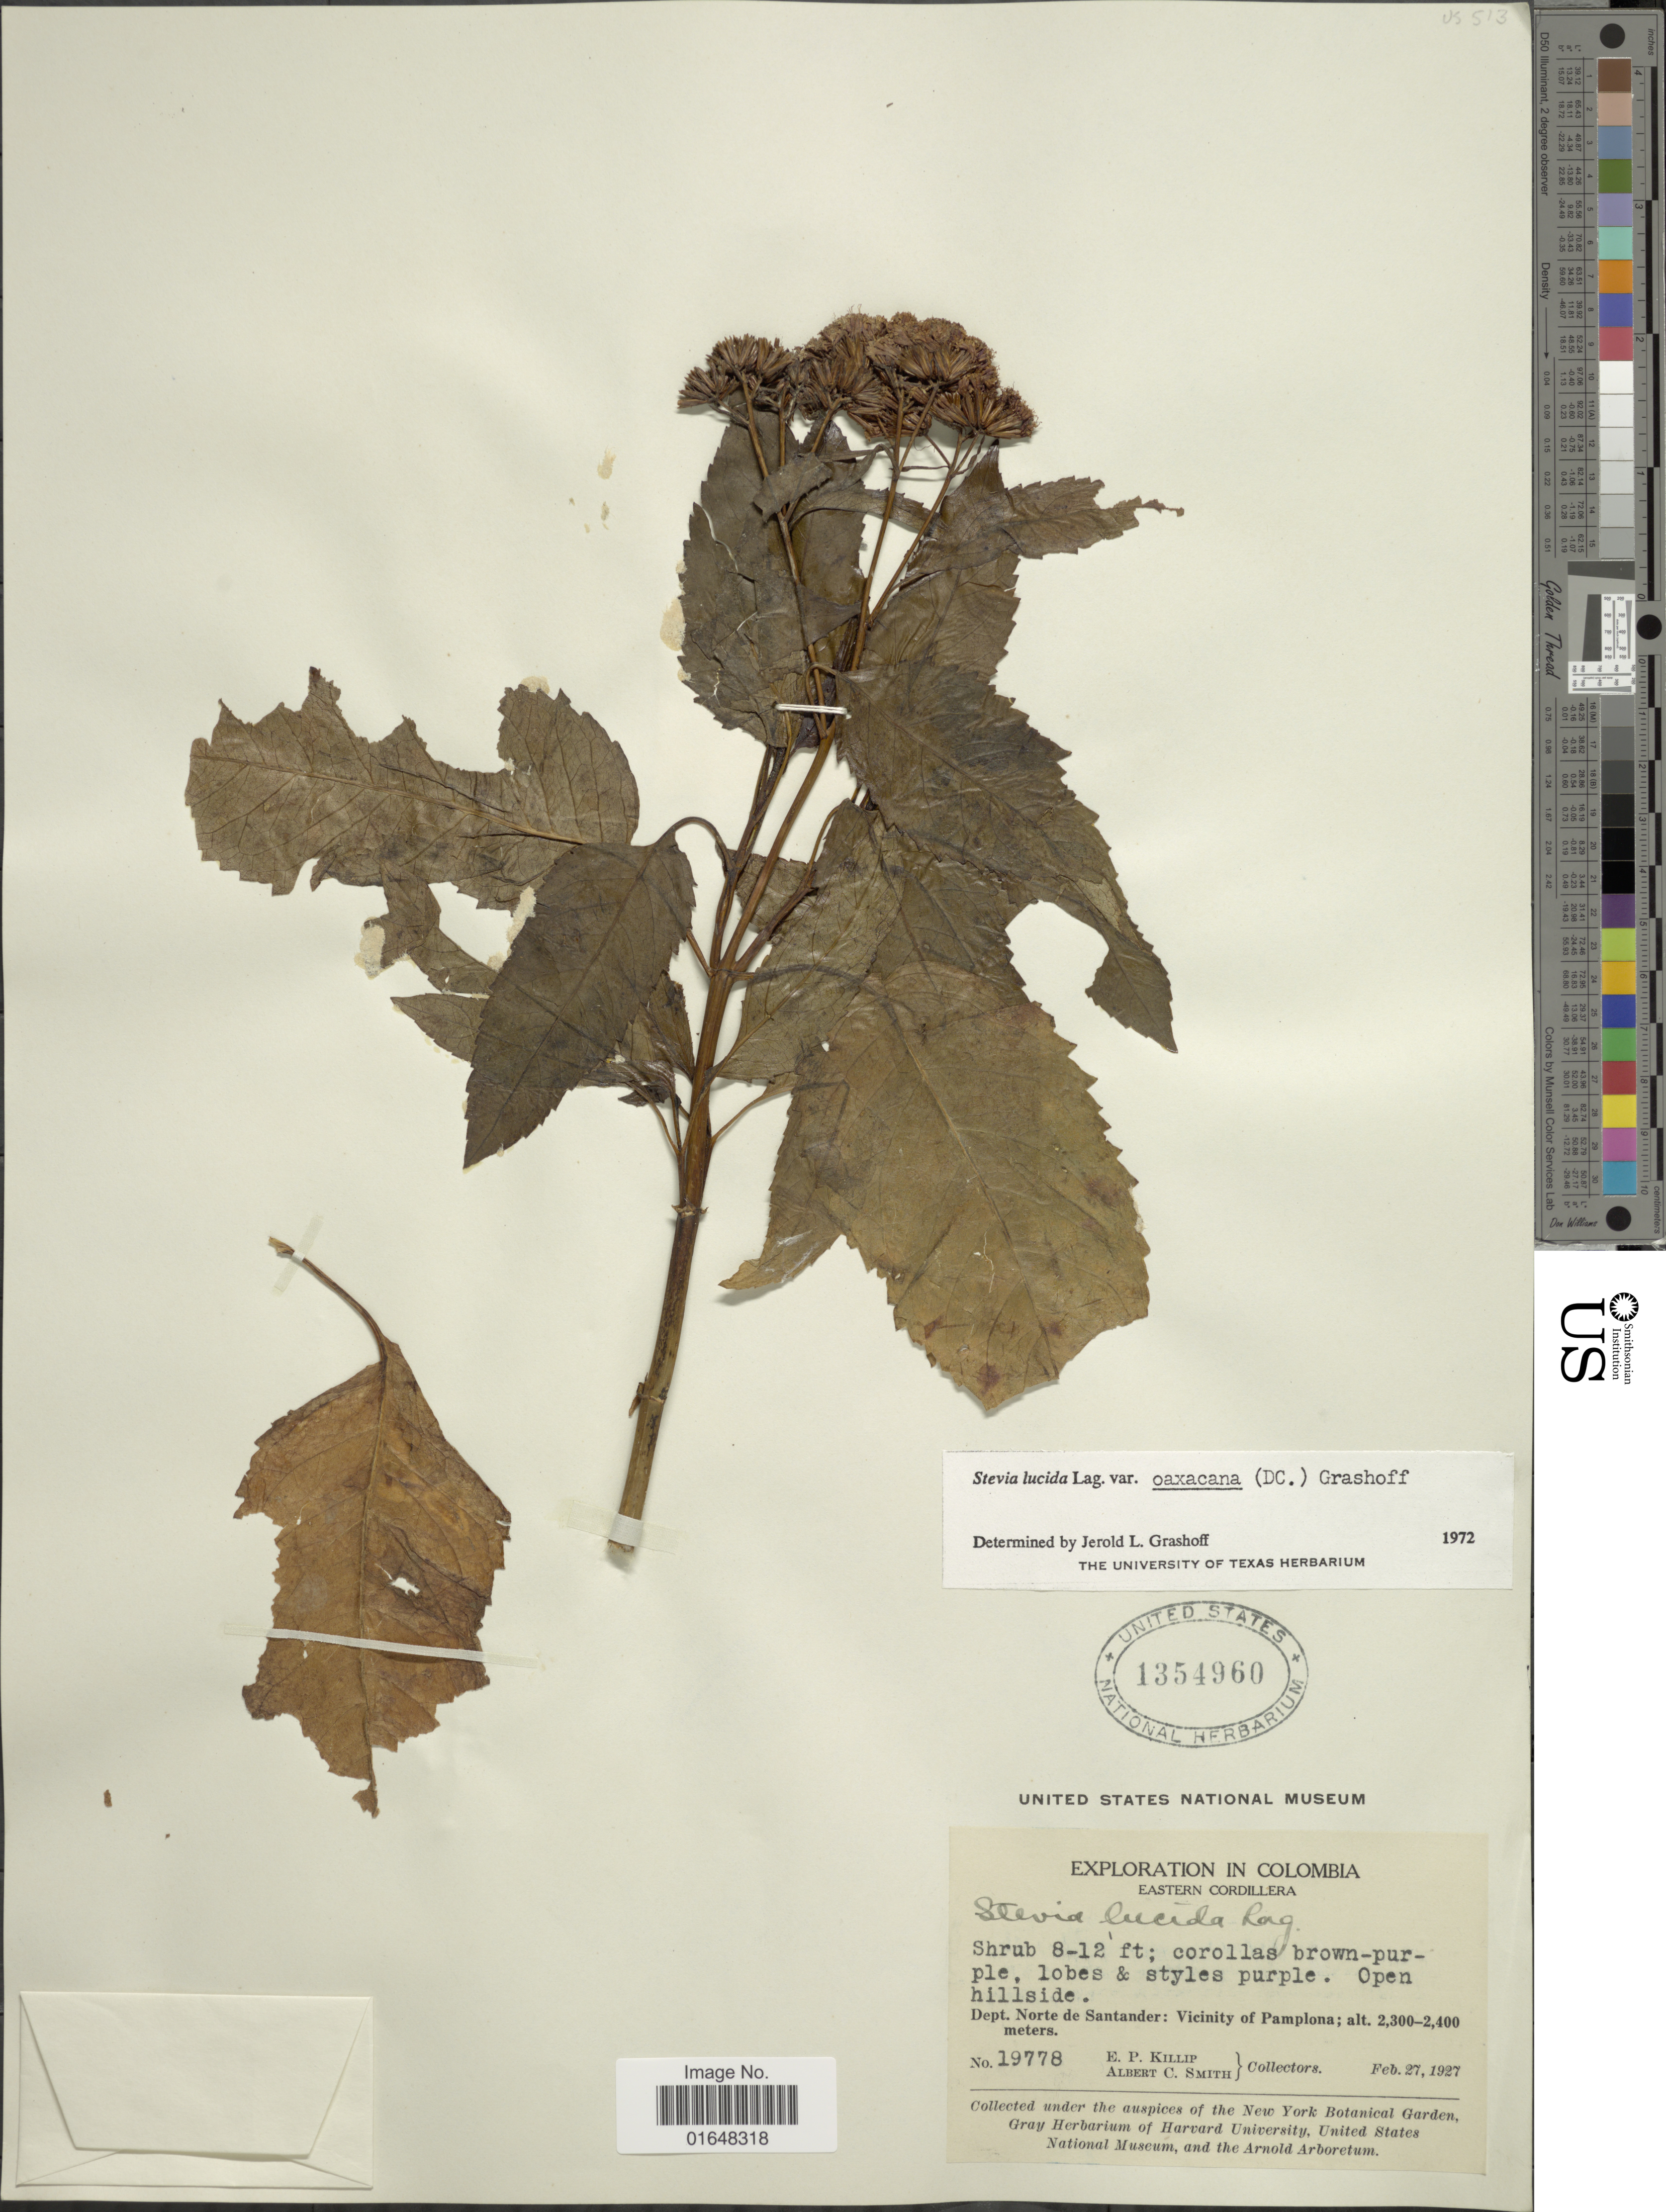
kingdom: Plantae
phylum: Tracheophyta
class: Magnoliopsida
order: Asterales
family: Asteraceae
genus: Stevia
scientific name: Stevia lucida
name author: Lag.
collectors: E. P. Killip & A. C. Smith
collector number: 19778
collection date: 1927-02-27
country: Colombia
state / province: Norte de Santander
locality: Eastern Cordillera. Dept. Norte de Santander: Vicinity of Pamplona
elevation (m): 2300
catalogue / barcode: US 1354960